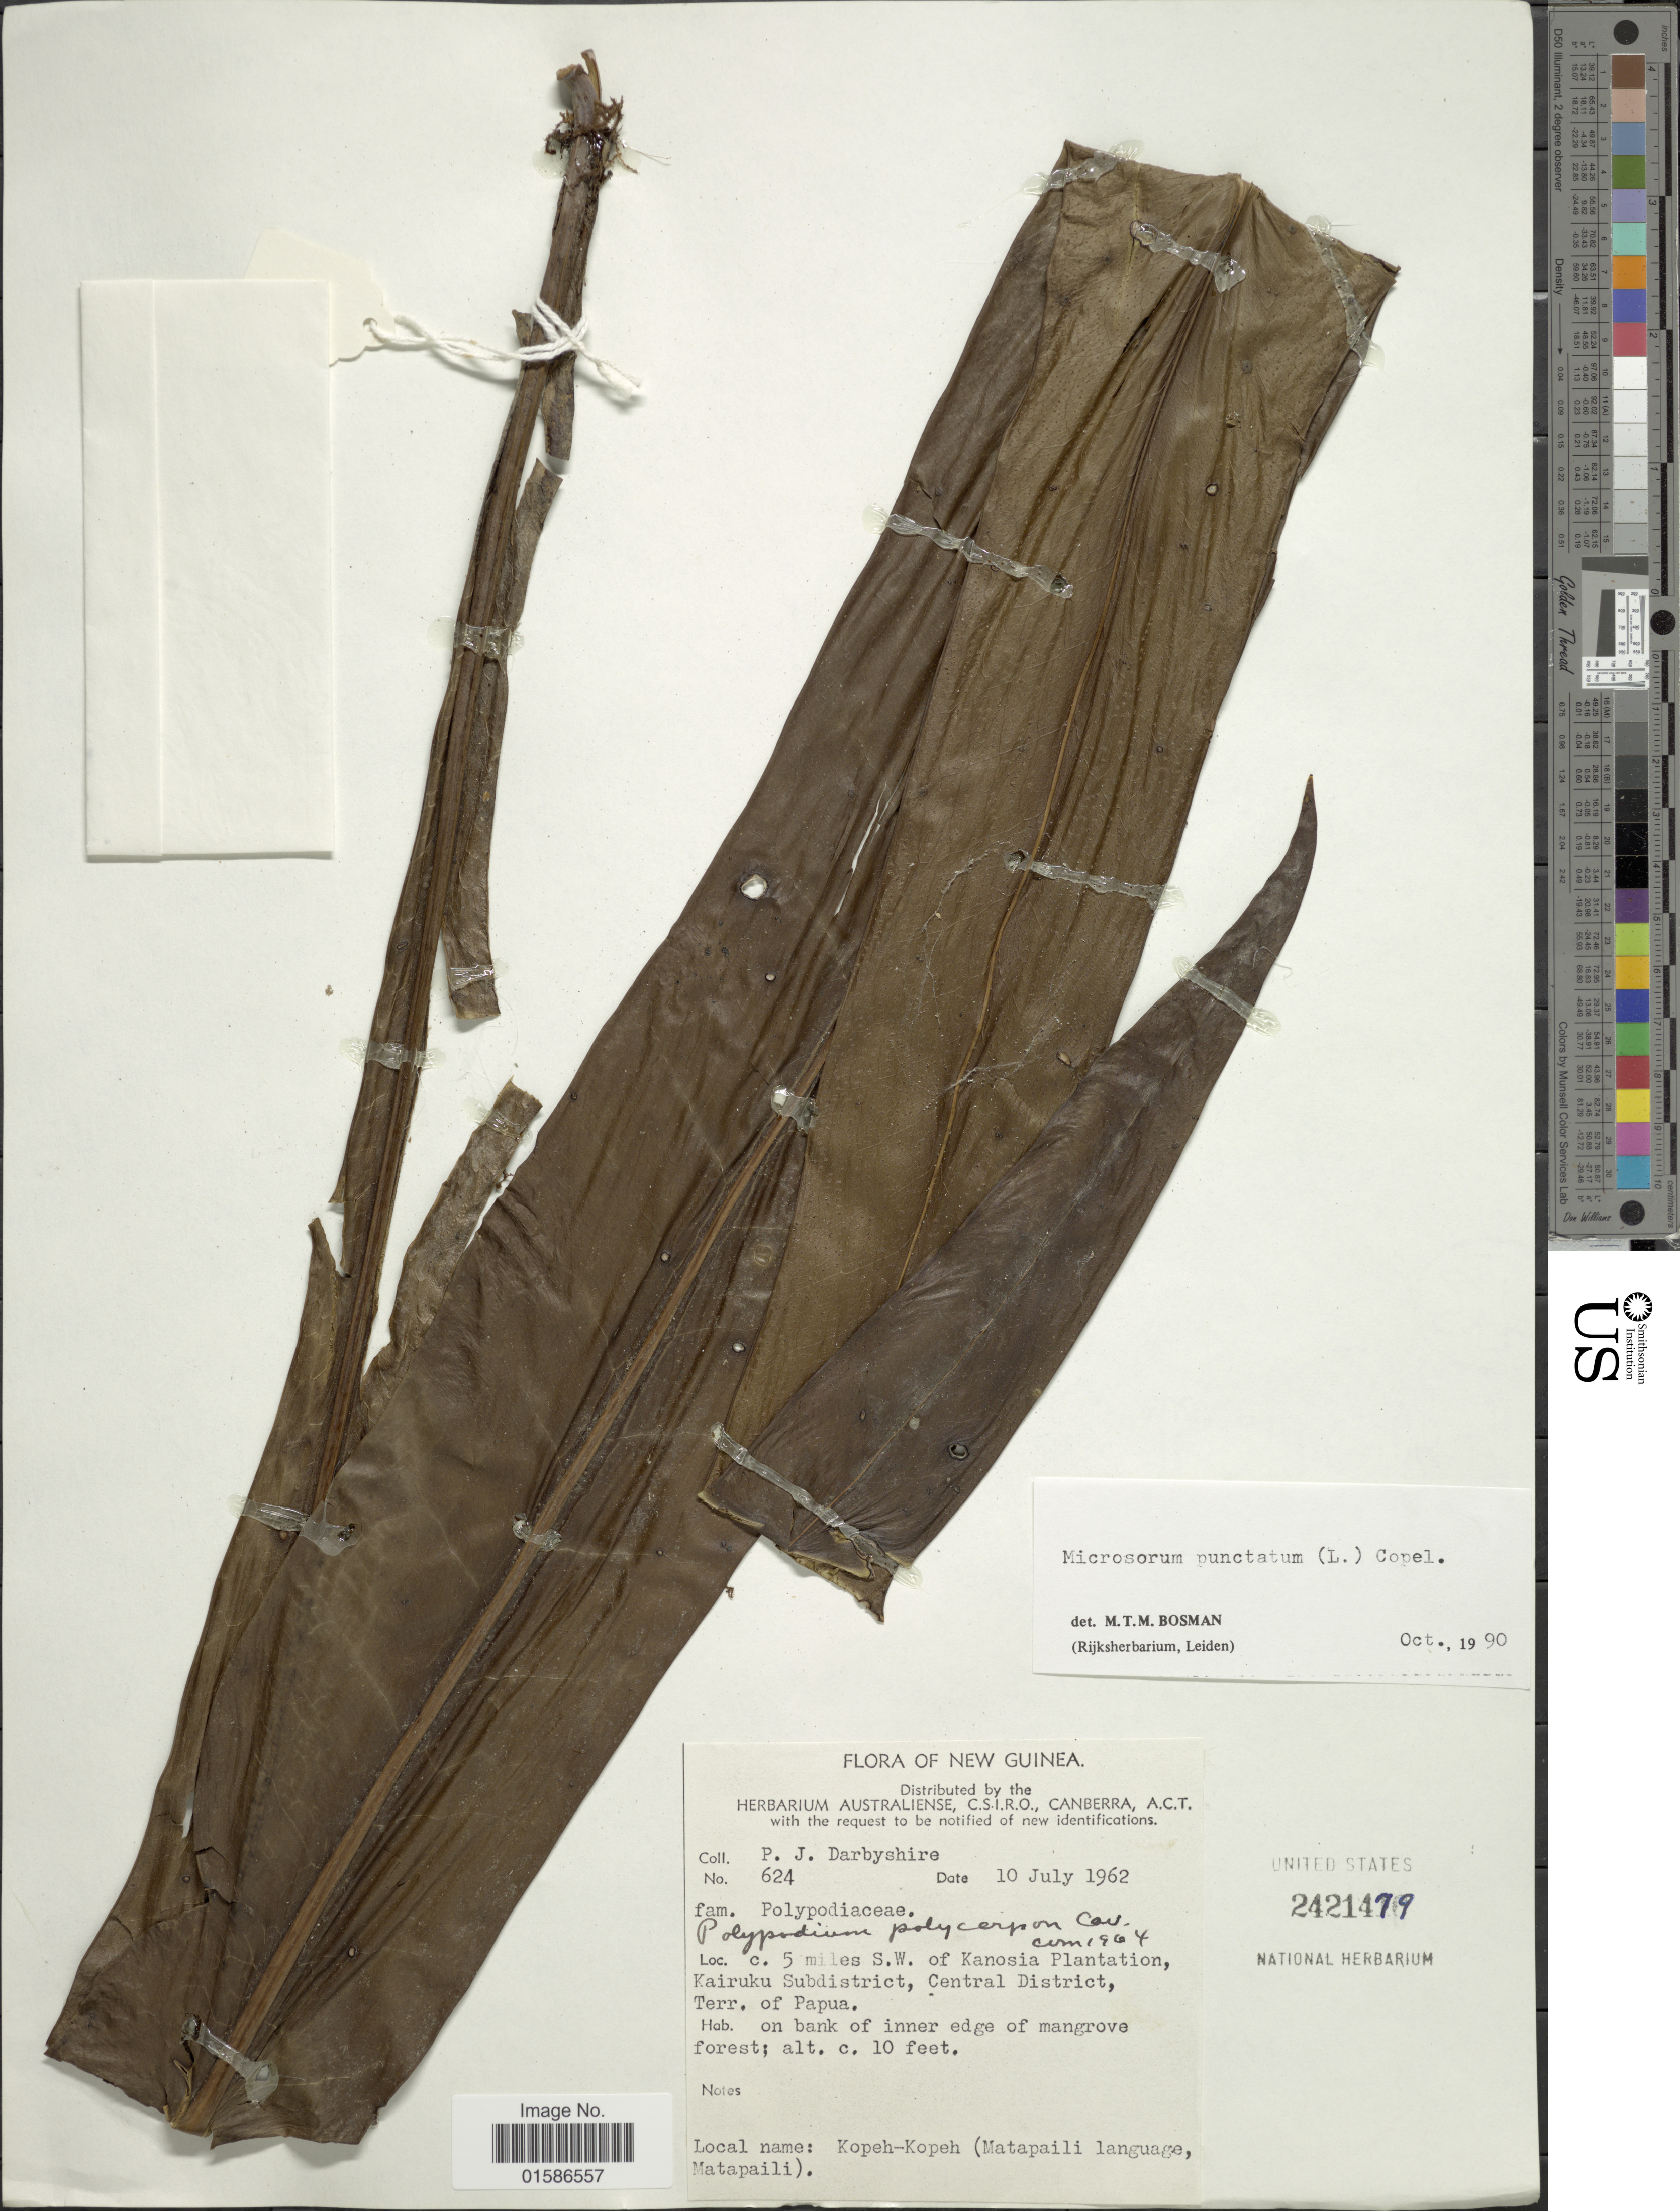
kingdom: Plantae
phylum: Tracheophyta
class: Polypodiopsida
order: Polypodiales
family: Polypodiaceae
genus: Microsorum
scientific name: Microsorum punctatum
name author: (L.) Copel.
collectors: P. Darbyshire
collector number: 624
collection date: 1962-07-10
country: Papua New Guinea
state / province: Central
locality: New Guinea, c. 5 miles S.W. of Kanosia Plantation, Kairuku Subdistrict, Central District, Terr of Papua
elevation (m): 3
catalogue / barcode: US 2421479